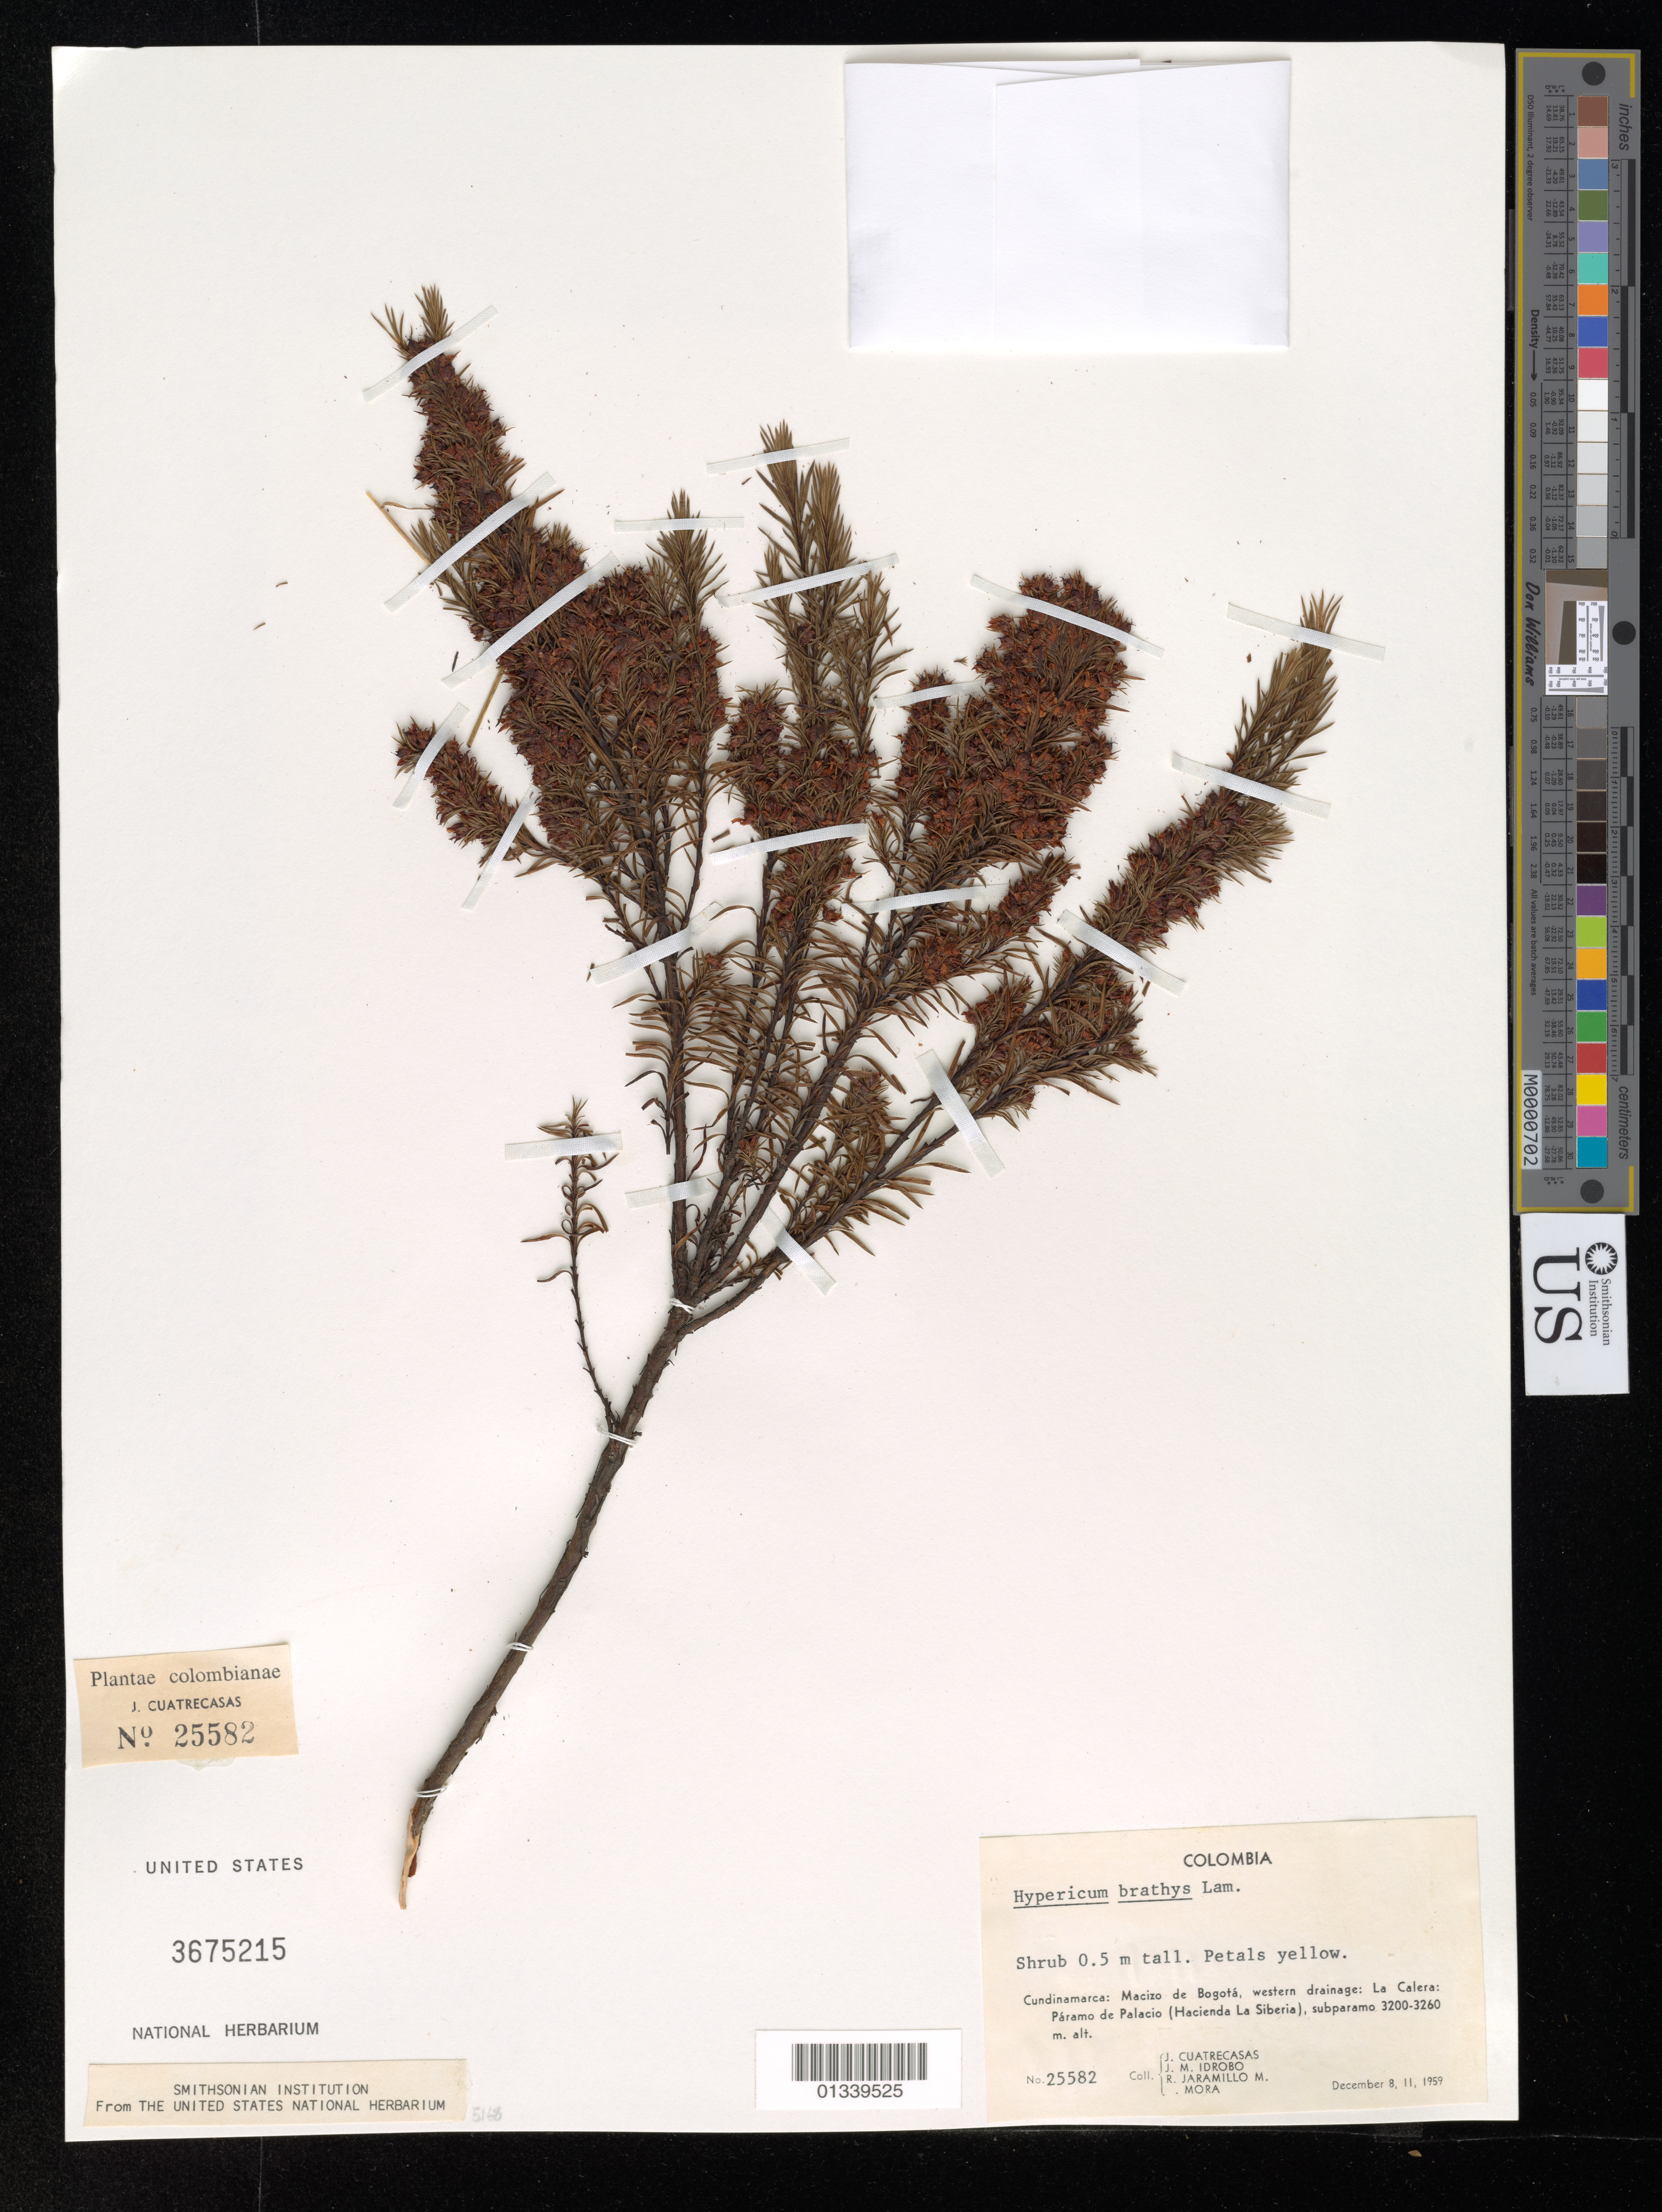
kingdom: Plantae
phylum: Tracheophyta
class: Magnoliopsida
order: Malpighiales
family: Hypericaceae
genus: Hypericum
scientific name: Hypericum brathys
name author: Lam.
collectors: J. Cuatrecasas, J. M. Idrobo, R. Jaramillo M. & L. E. Mora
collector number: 25582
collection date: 1959-12-08/1959-12-11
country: Colombia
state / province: Cundinamarca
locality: Macizo de Bogota, western drainage: La Calera: Paramo de Palacio (Hacienda La Siberia)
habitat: Subparamo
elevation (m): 3200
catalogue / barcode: US 3675215